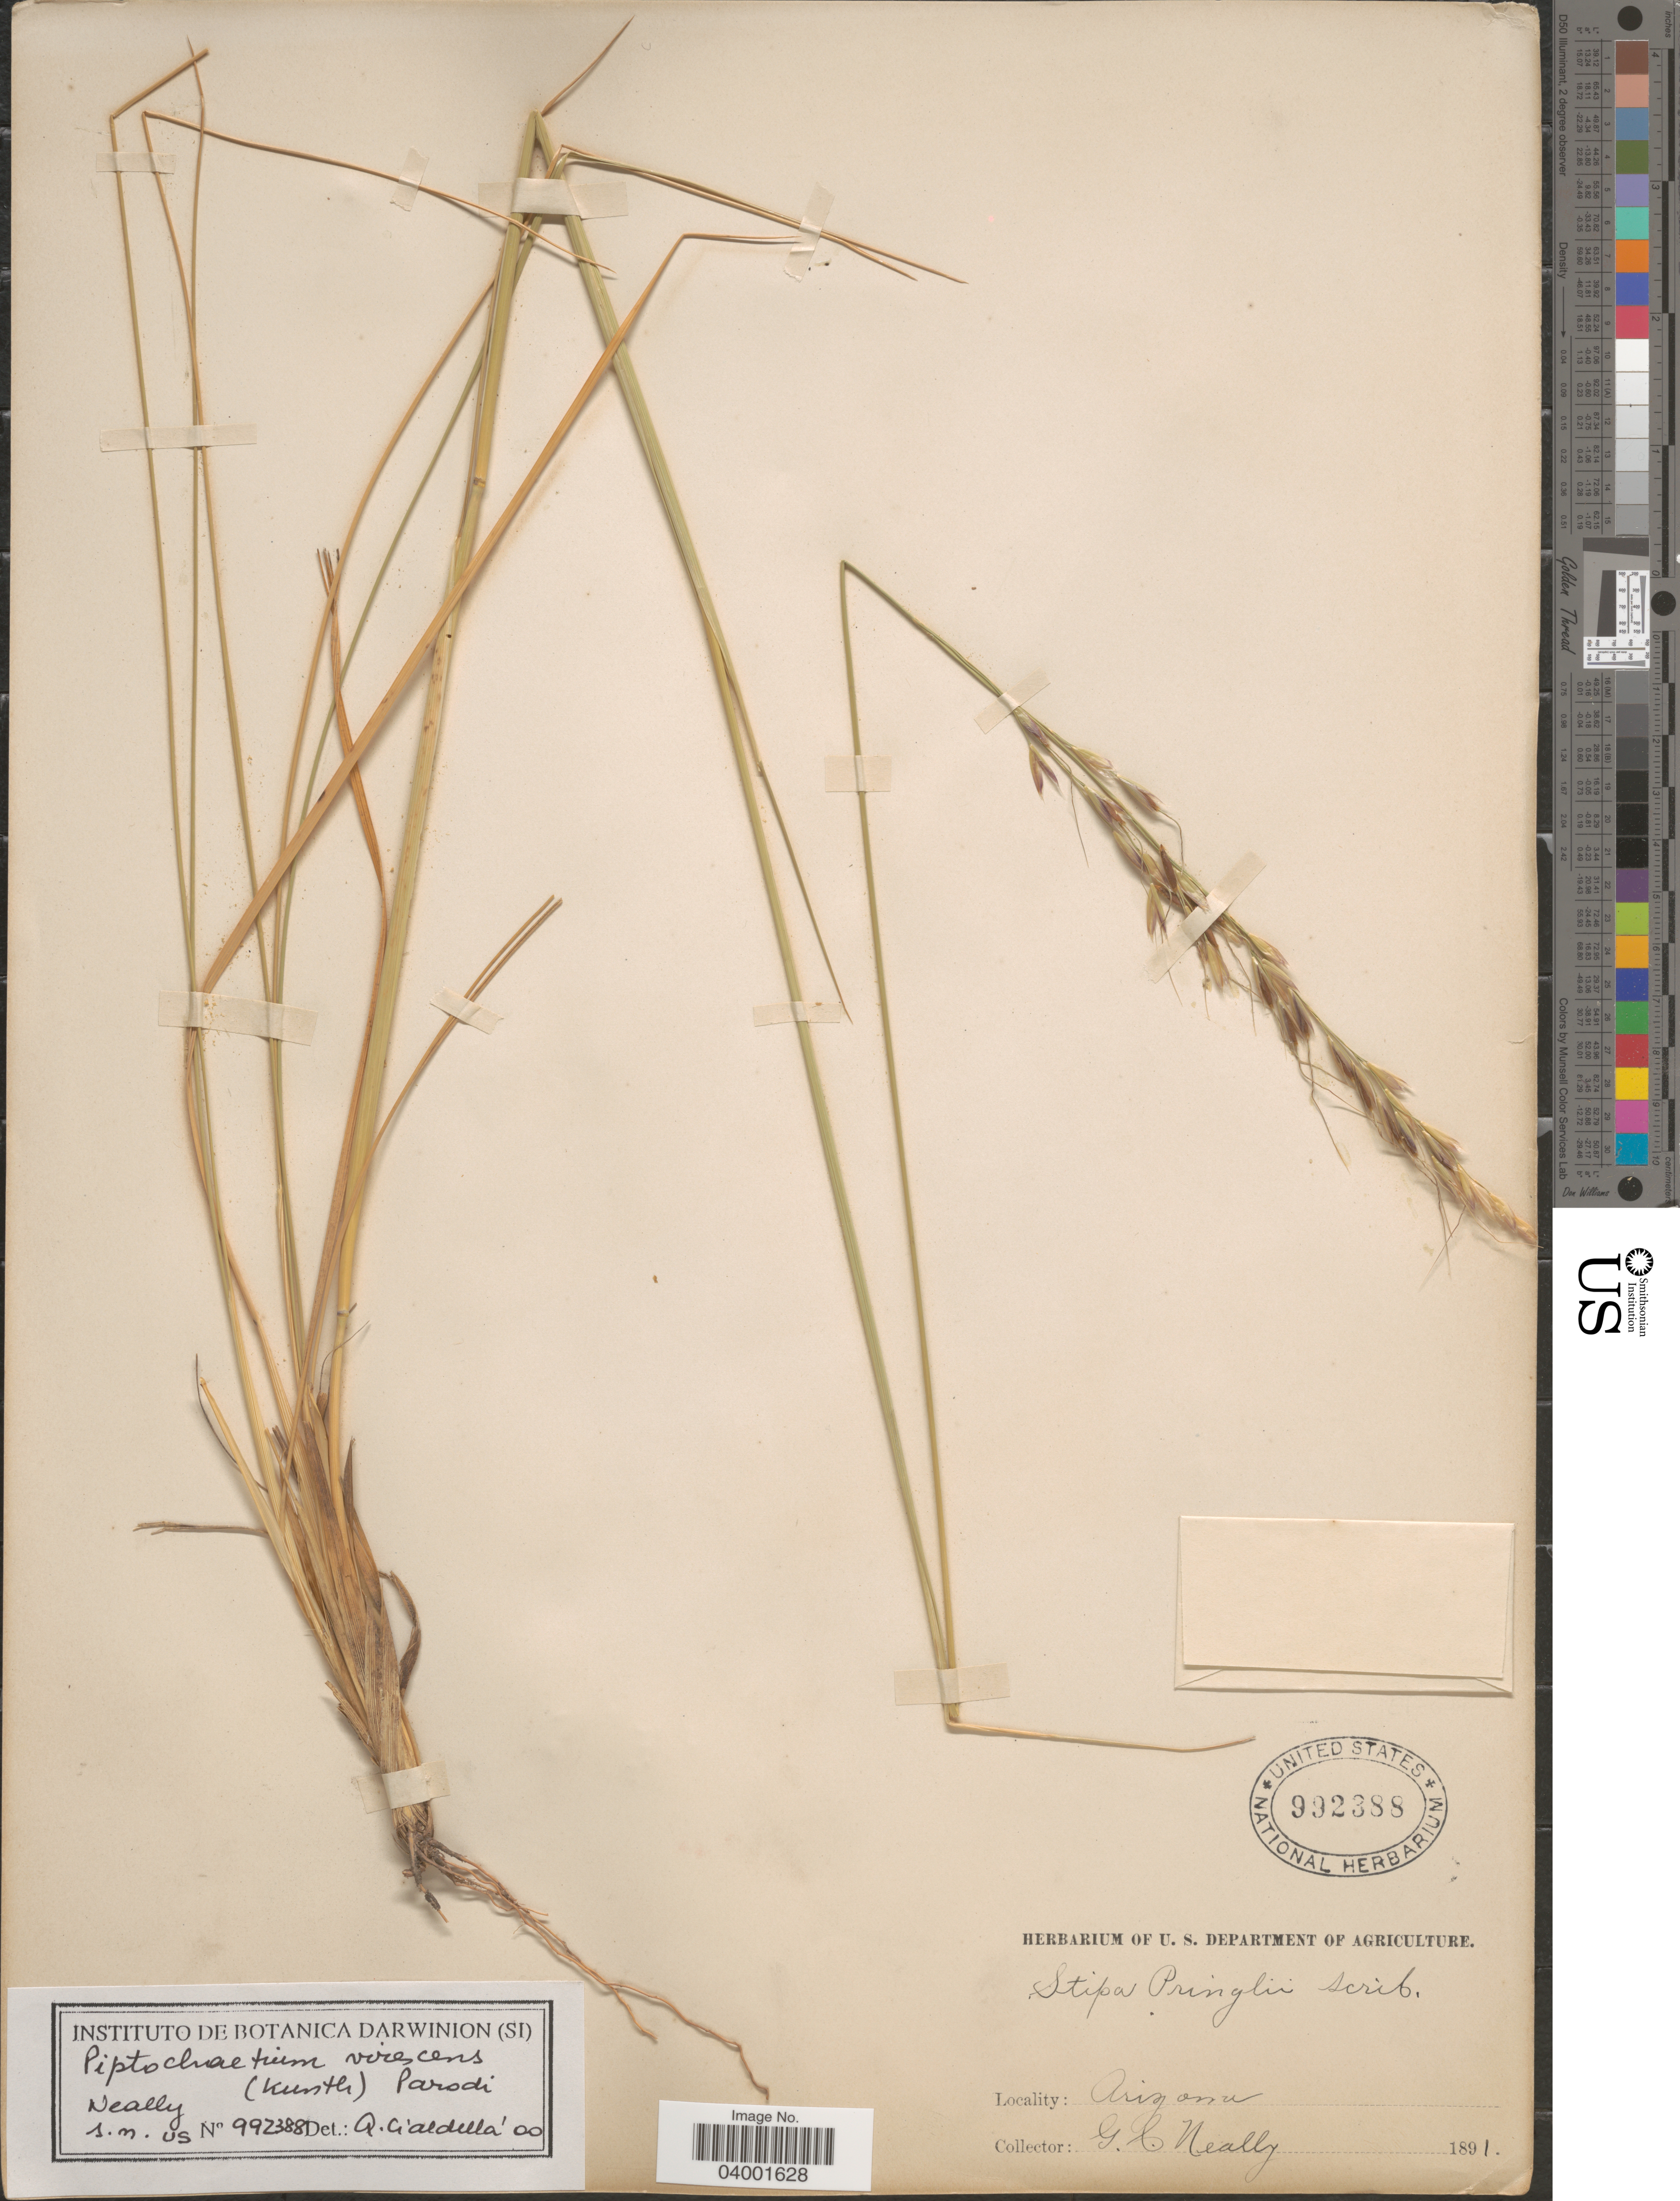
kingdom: Plantae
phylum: Tracheophyta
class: Liliopsida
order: Poales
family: Poaceae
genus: Piptochaetium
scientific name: Piptochaetium virescens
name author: (Kunth) Parodi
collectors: G. C. Nealley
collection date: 1891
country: United States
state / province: Arizona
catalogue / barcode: US 992388